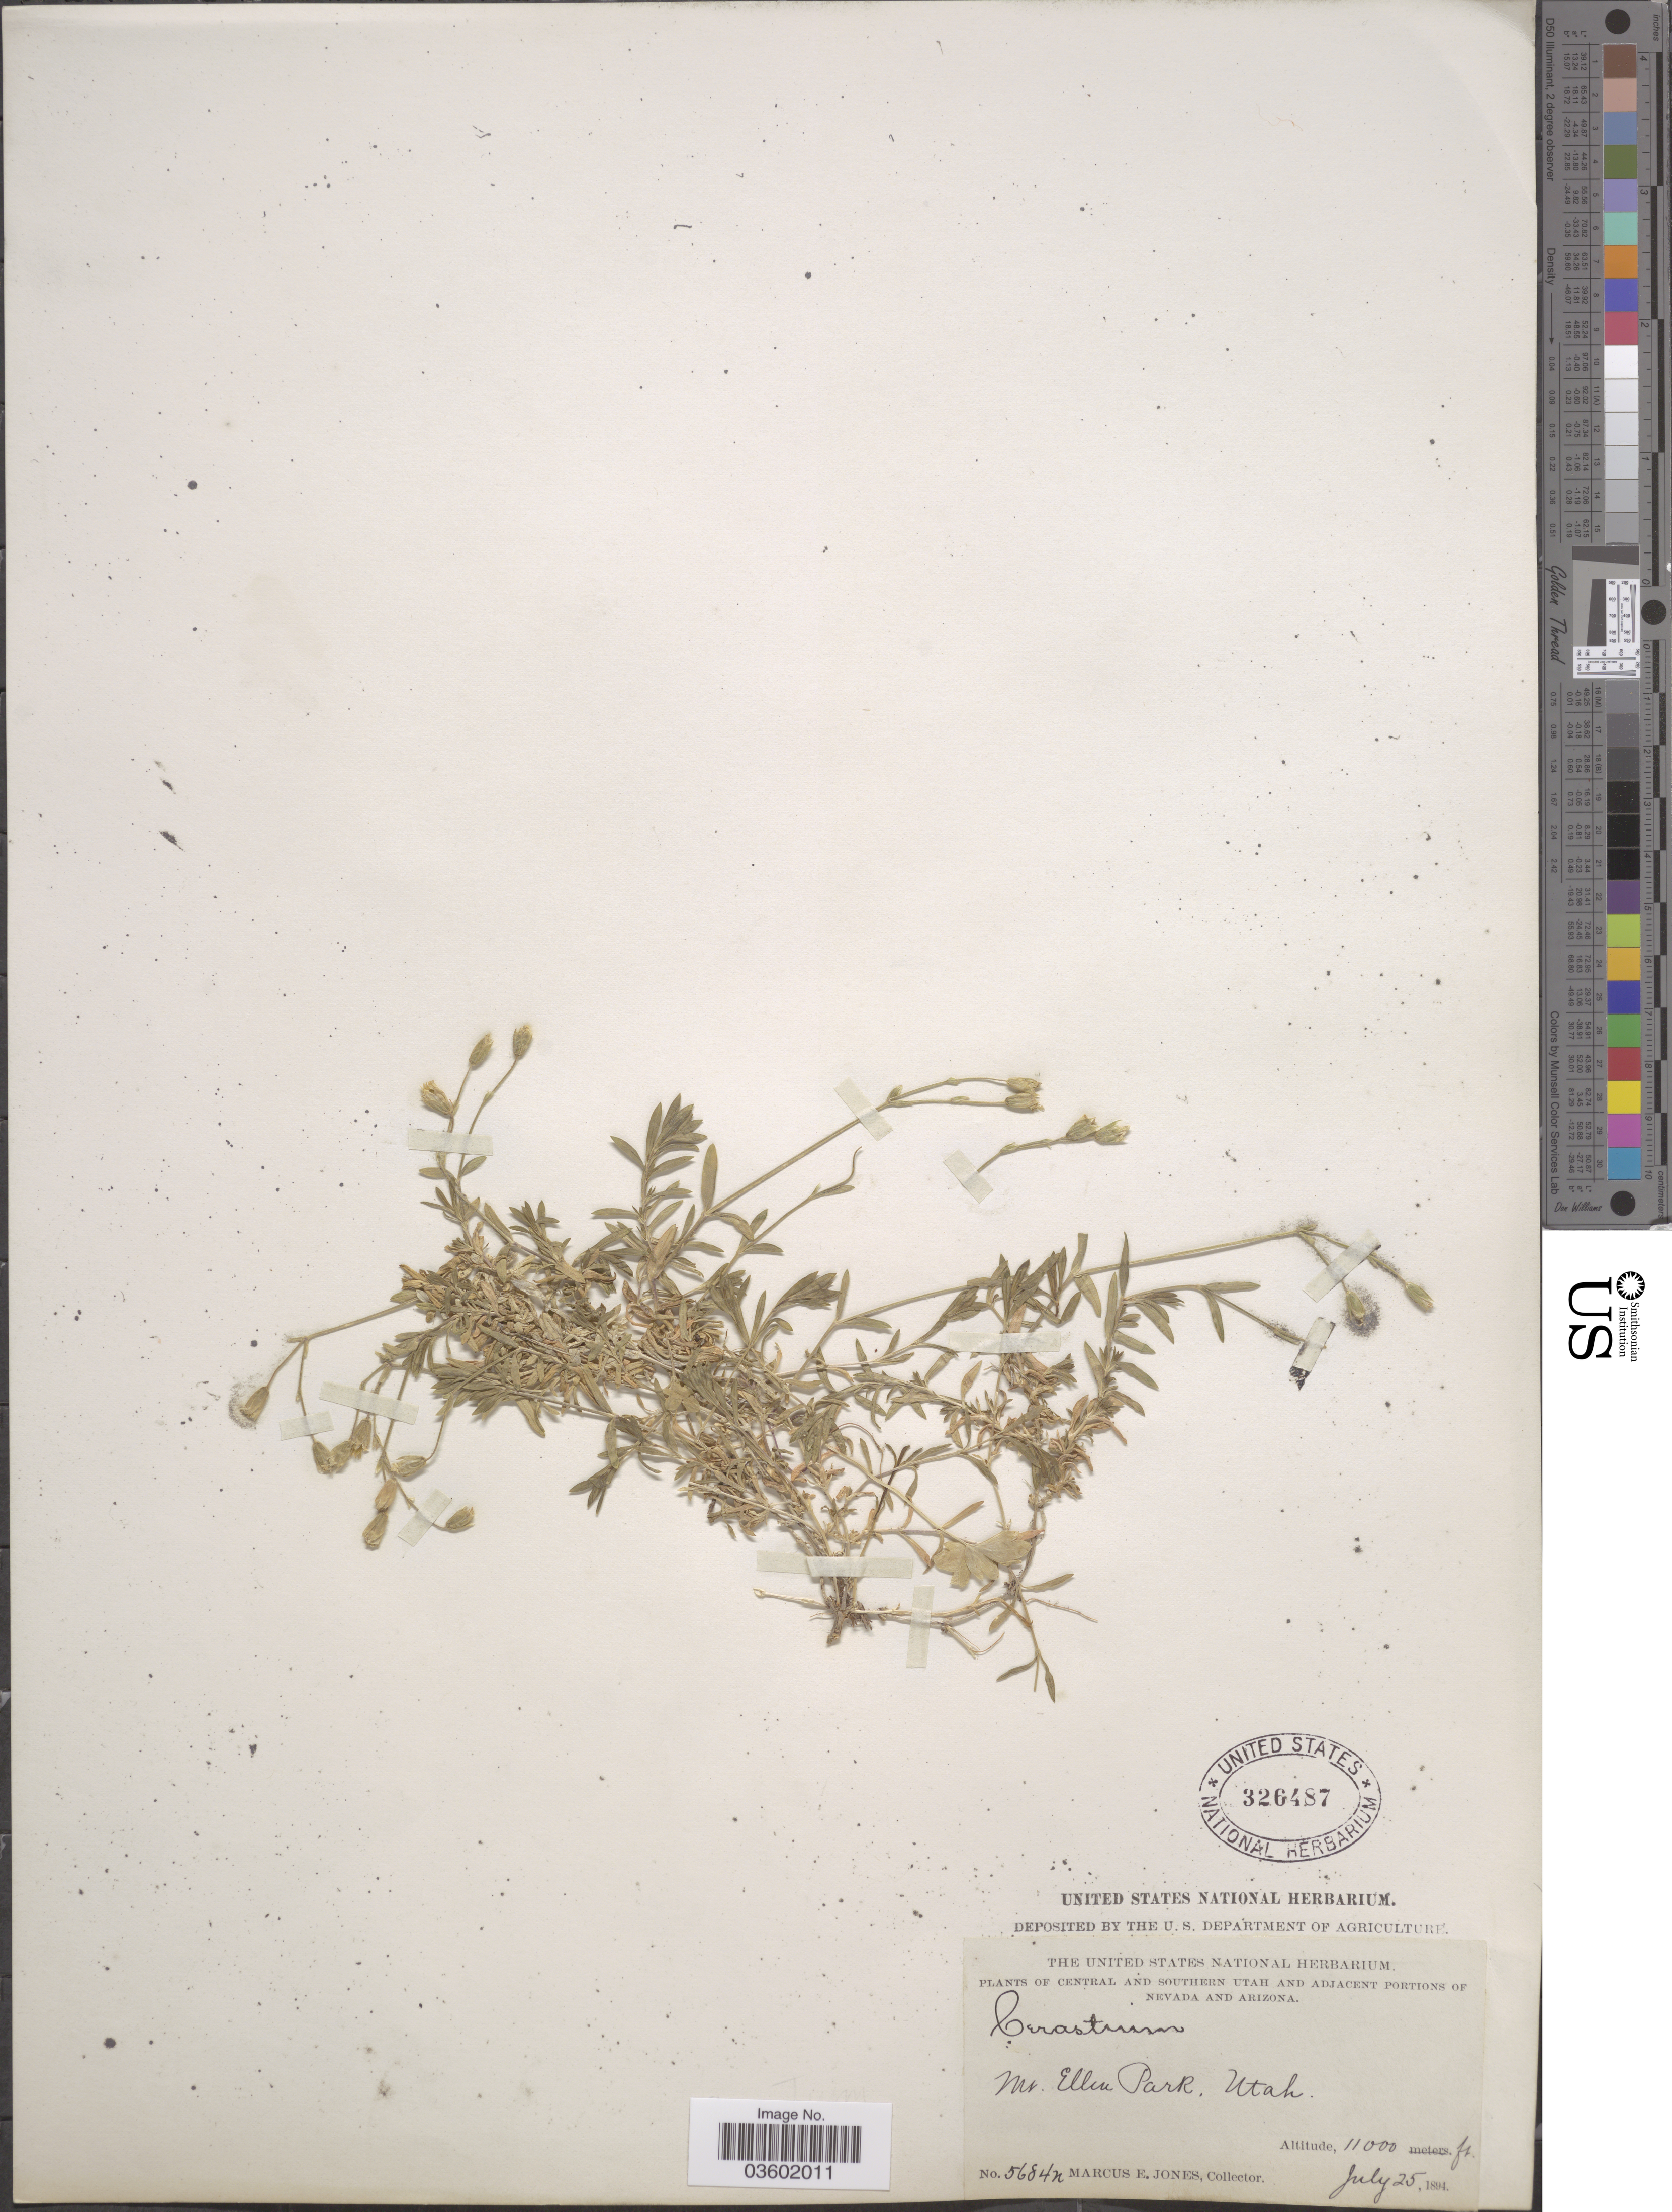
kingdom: Plantae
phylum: Tracheophyta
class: Magnoliopsida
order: Caryophyllales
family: Caryophyllaceae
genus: Cerastium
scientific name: Cerastium oreophilum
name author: Greene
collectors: M. E. Jones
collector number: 5684n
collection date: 1894-07-25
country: United States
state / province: Utah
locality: Mt. Ellen Park.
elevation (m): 3353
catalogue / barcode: US 326487